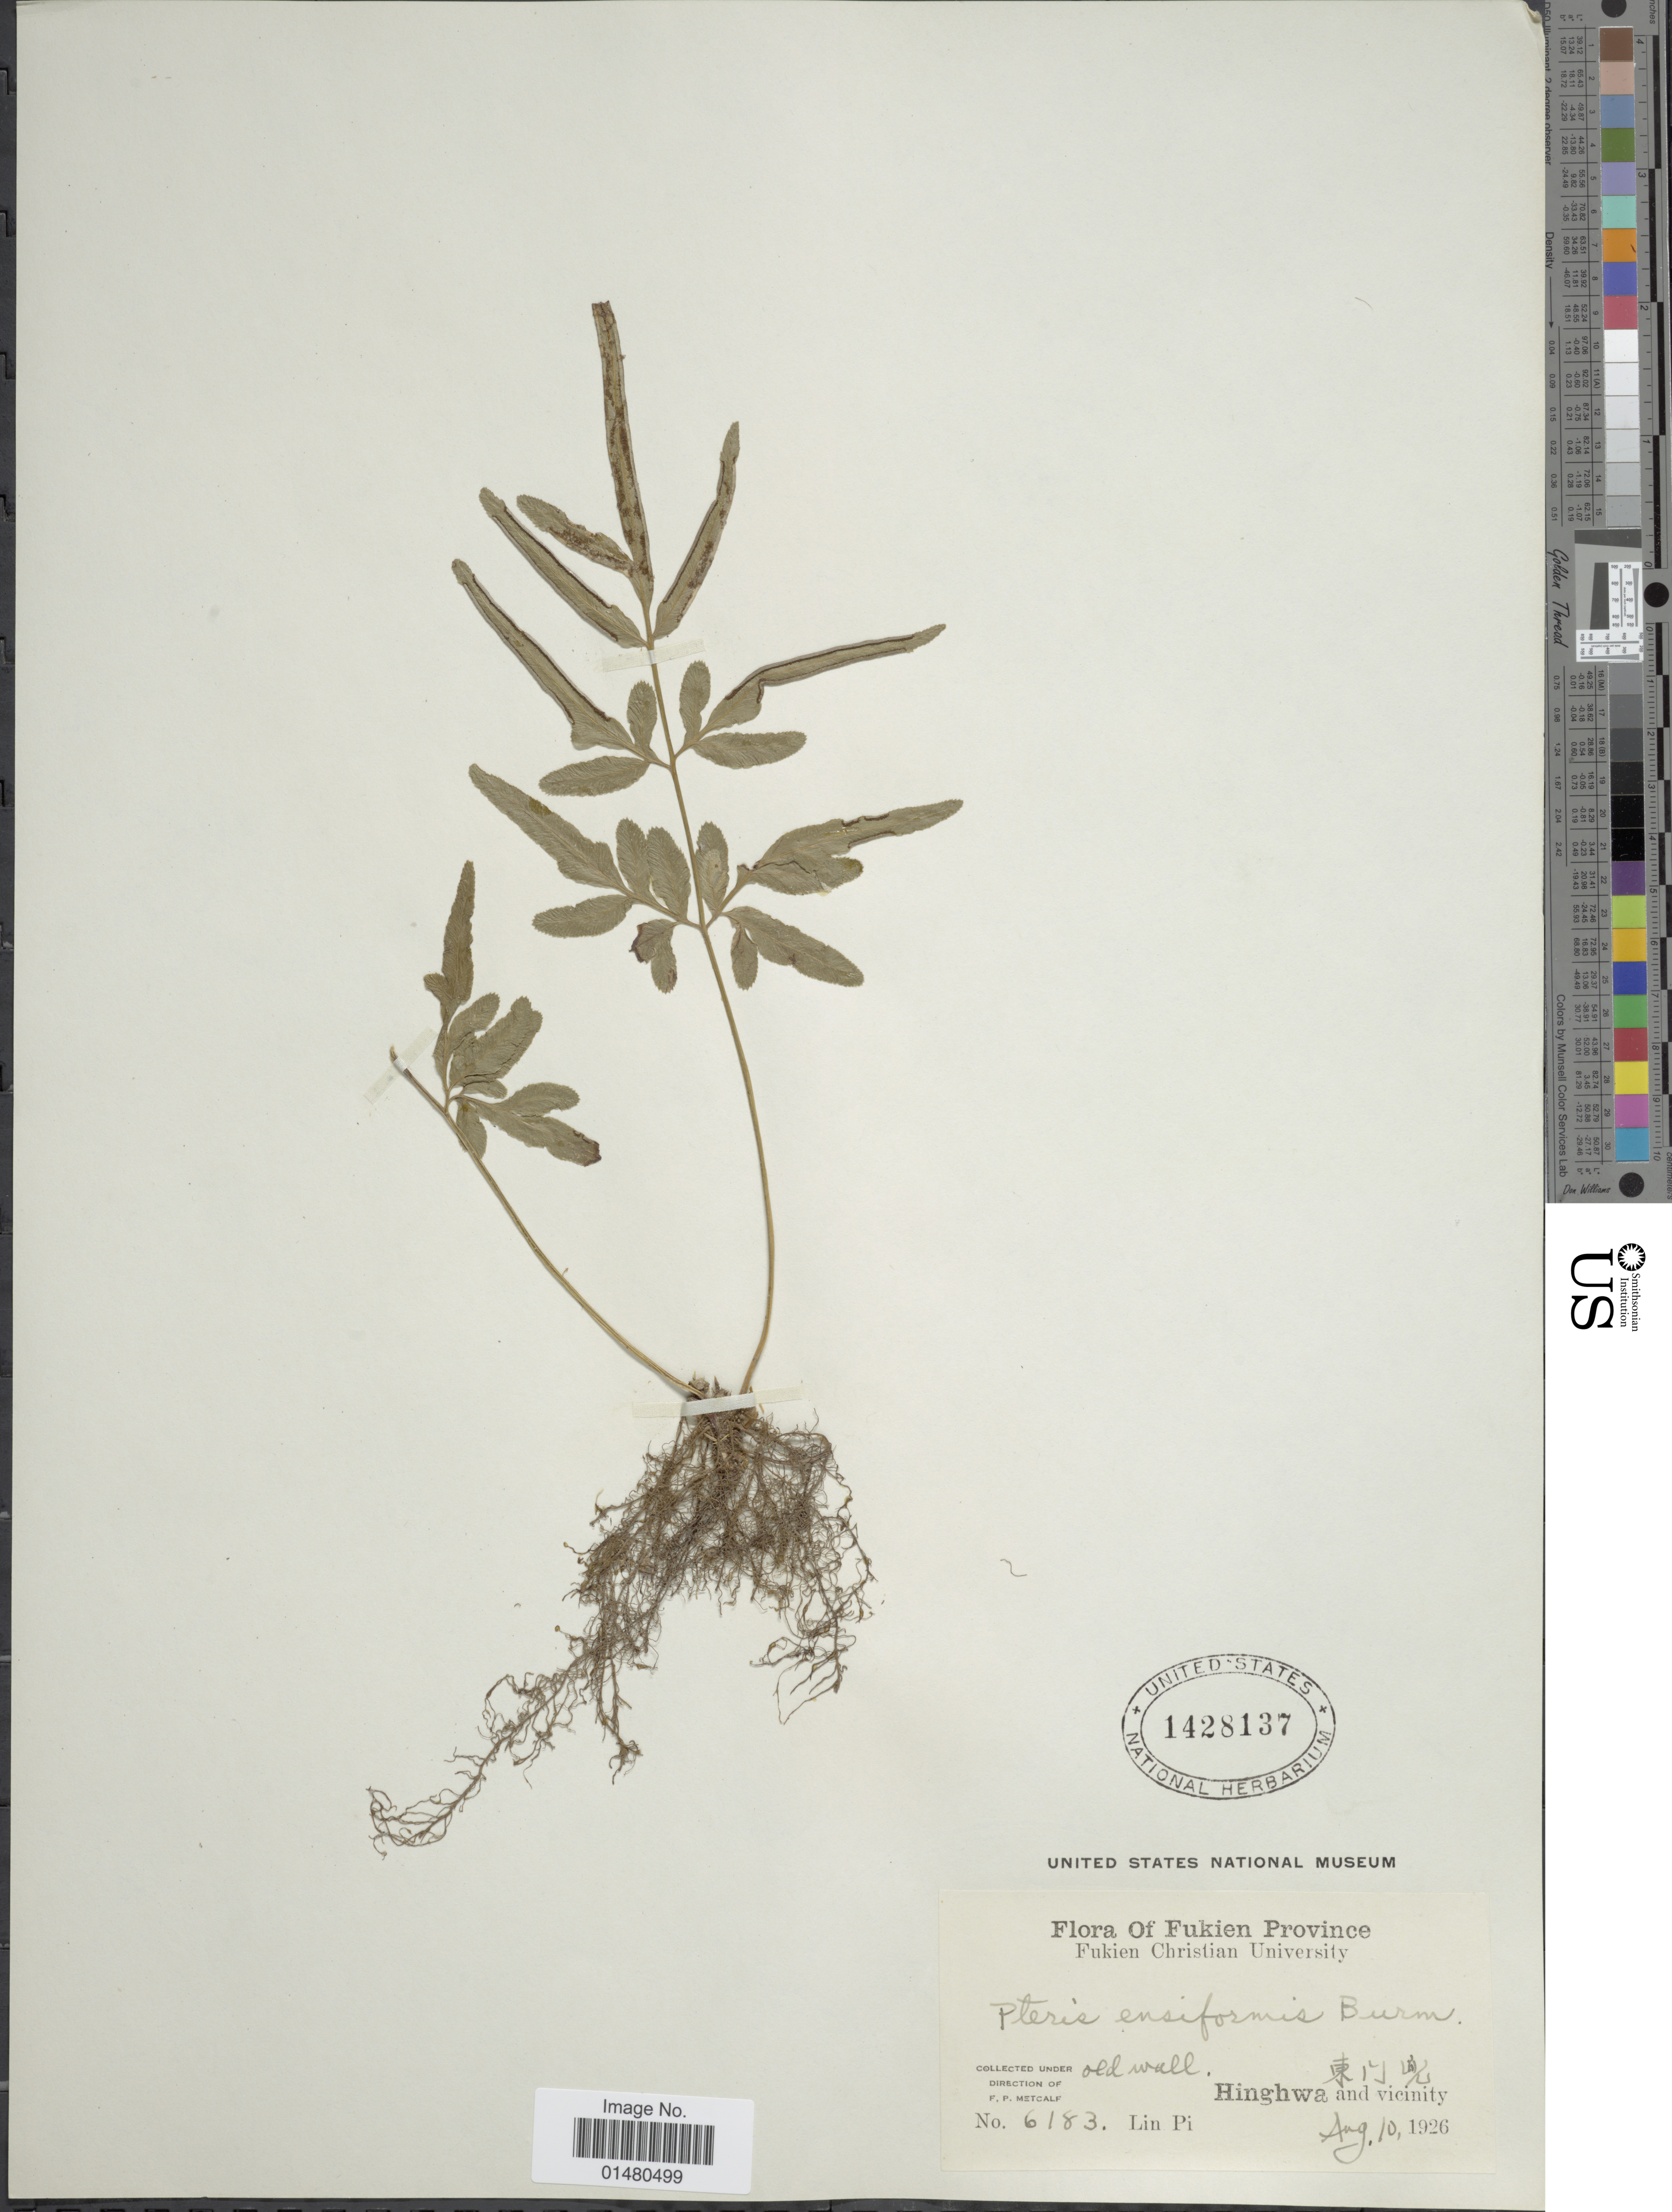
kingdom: Plantae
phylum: Tracheophyta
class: Polypodiopsida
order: Polypodiales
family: Pteridaceae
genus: Pteris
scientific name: Pteris ensiformis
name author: Burm. f.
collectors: L. Pi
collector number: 6183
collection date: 1926-08-10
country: China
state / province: Fujian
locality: Fukien Province, Hinghwa and vicinity.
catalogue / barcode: US 1428137